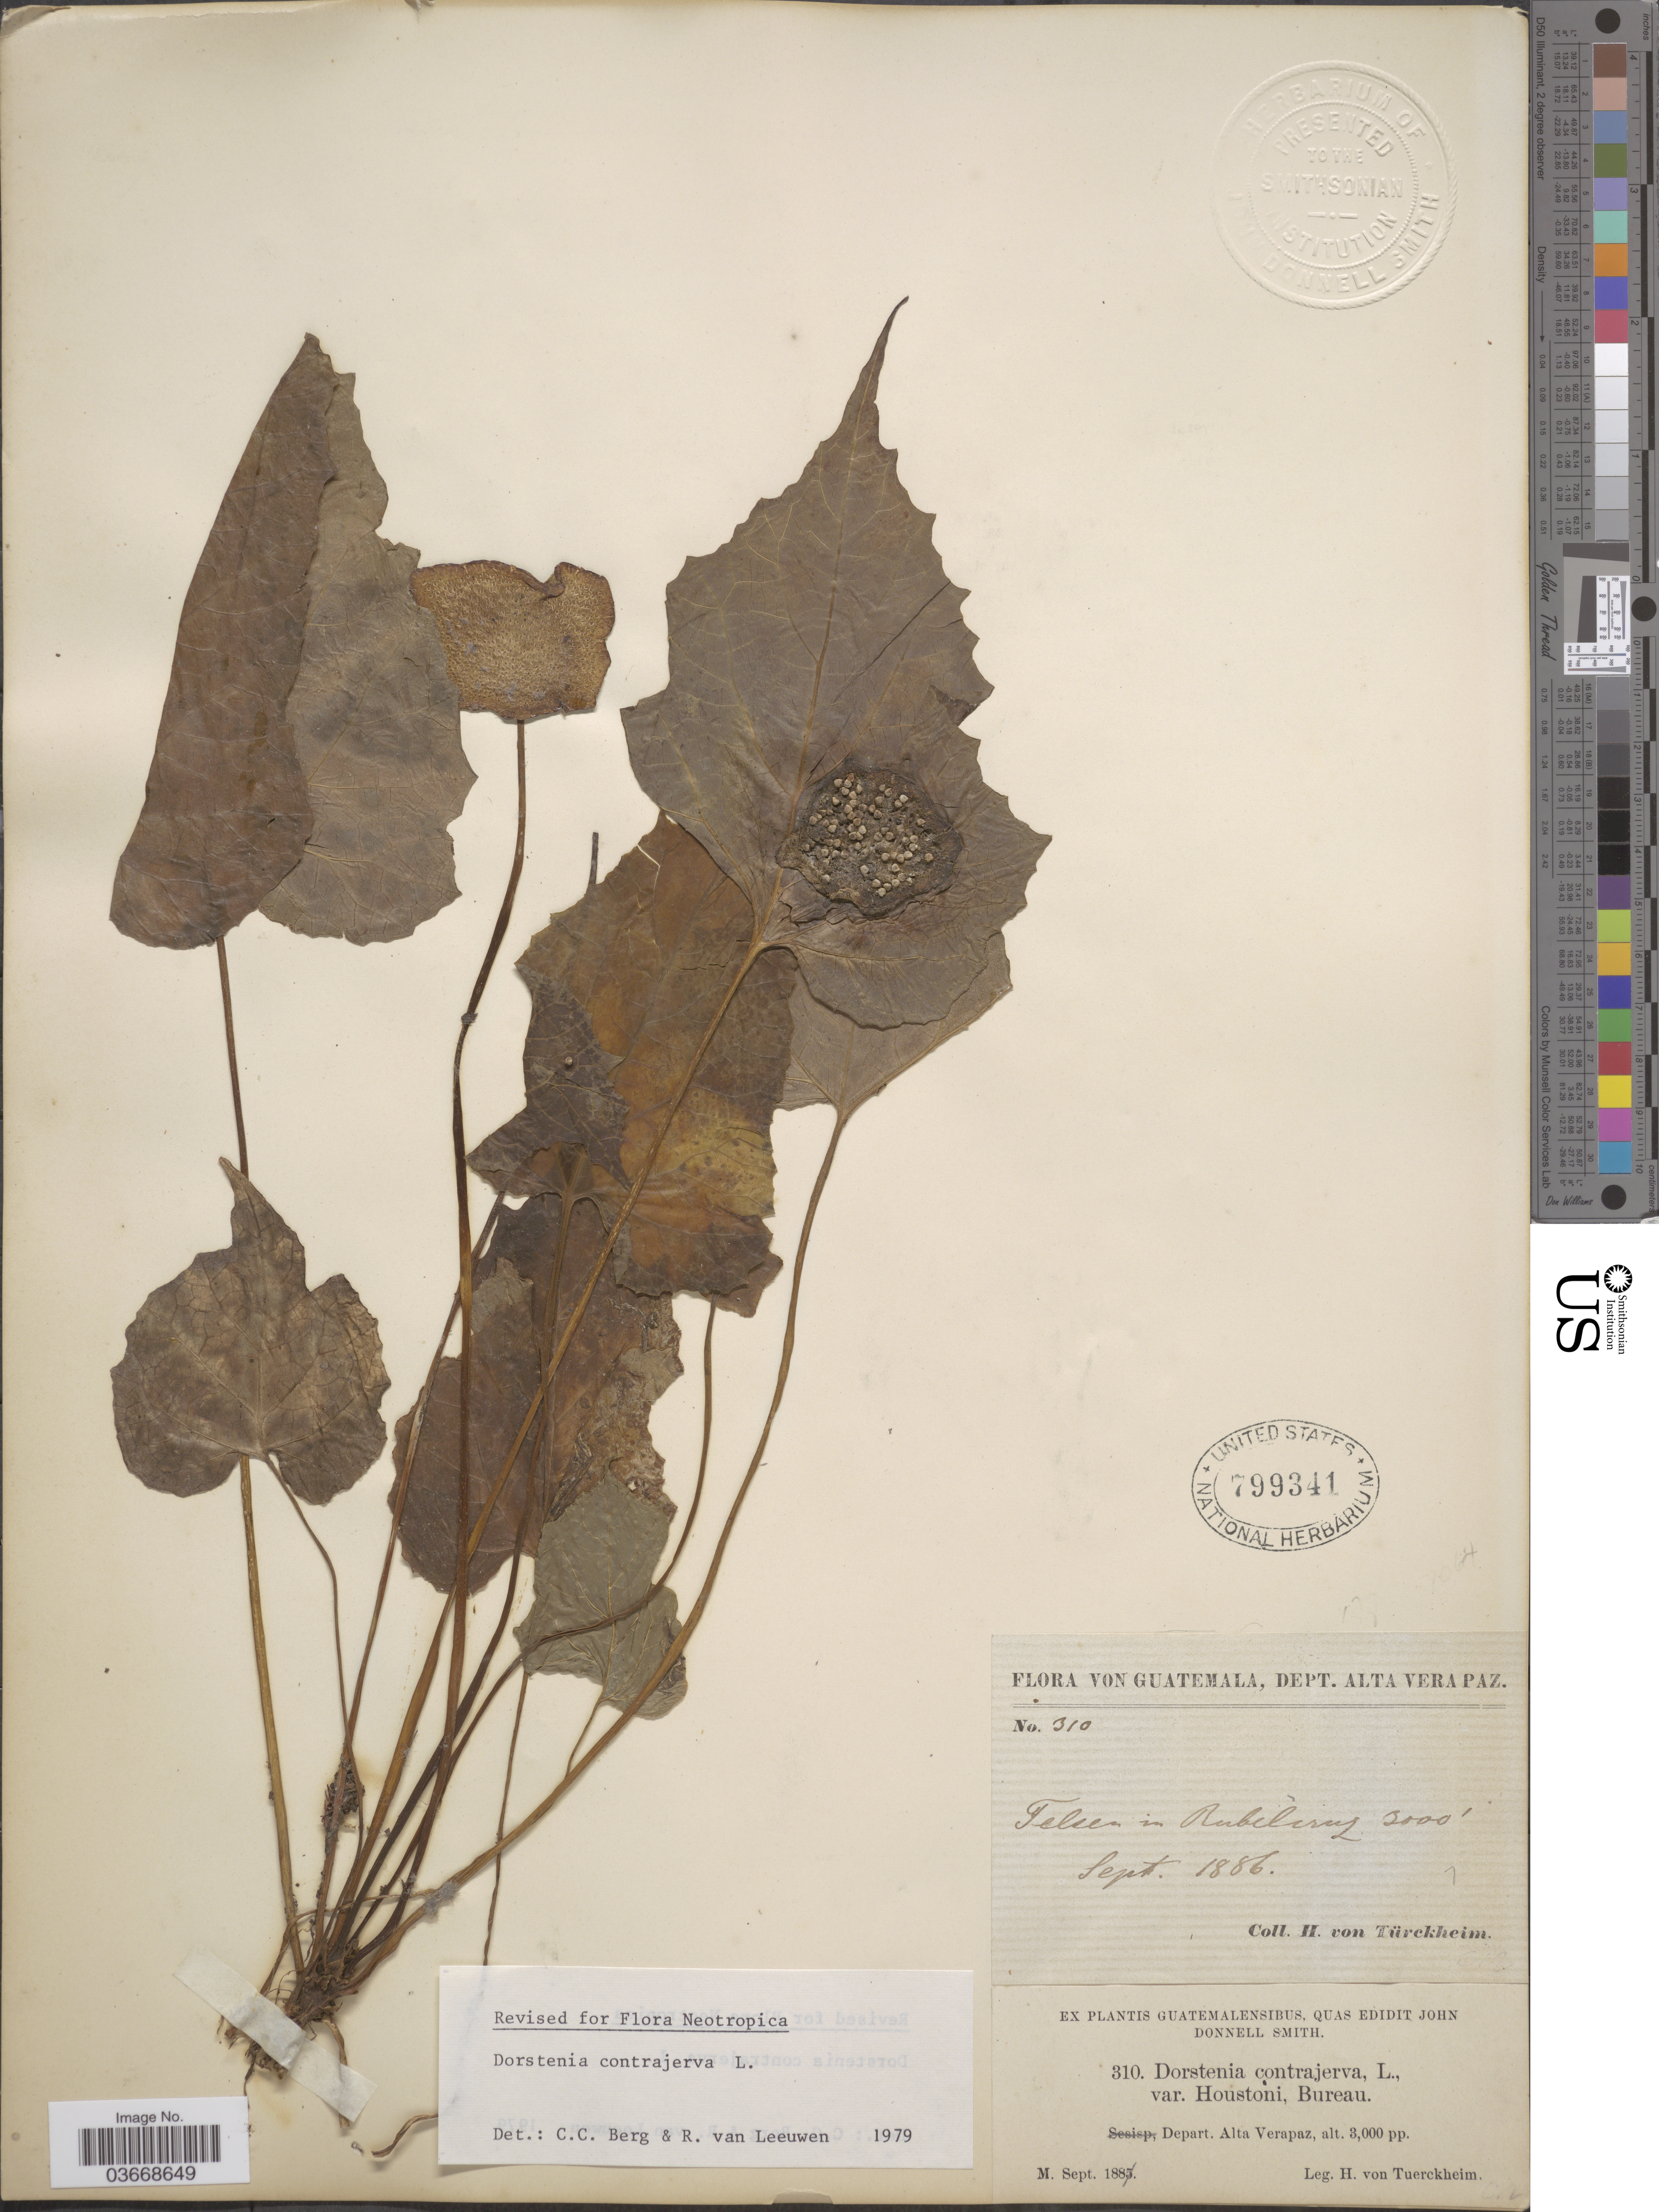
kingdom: Plantae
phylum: Tracheophyta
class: Magnoliopsida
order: Rosales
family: Moraceae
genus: Dorstenia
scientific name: Dorstenia contrajerva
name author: L.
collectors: H. von Türckheim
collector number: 310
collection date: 1886-09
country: Guatemala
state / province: Alta Verapaz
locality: Felsen in Rubelcruz. Depart. Alta Verapaz.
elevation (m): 914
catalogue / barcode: US 799341